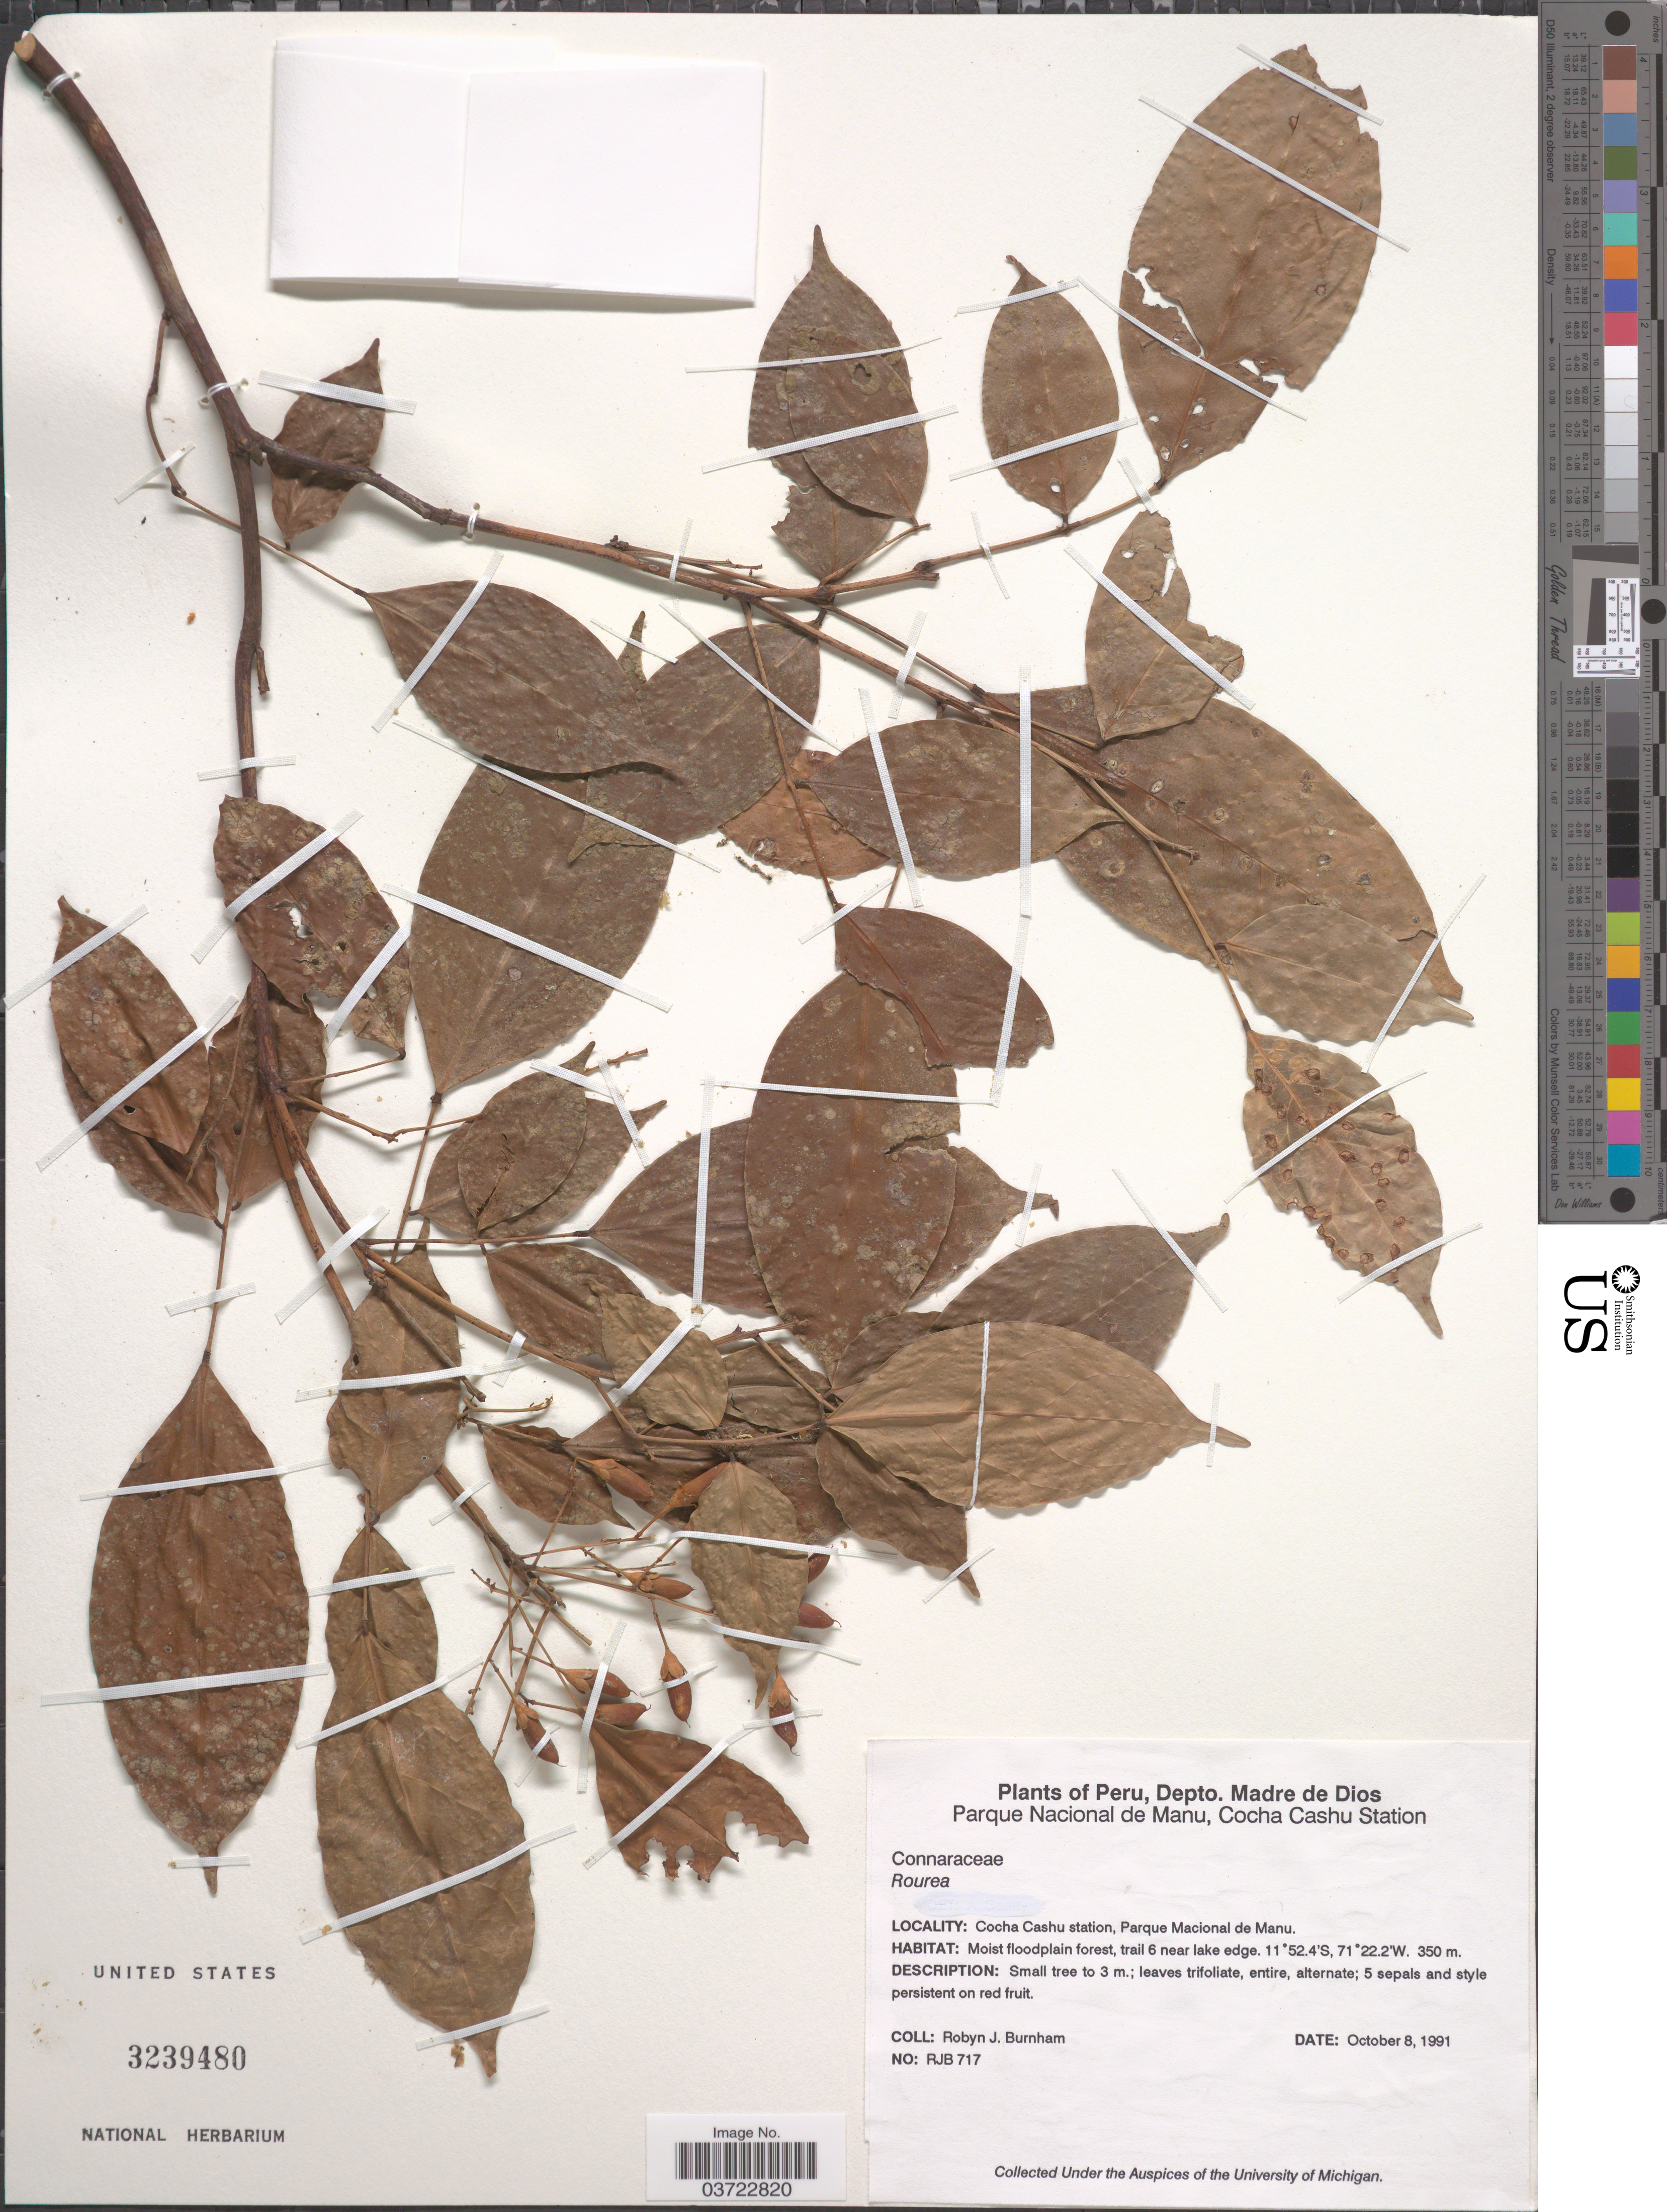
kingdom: Plantae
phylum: Tracheophyta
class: Magnoliopsida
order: Oxalidales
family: Connaraceae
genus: Rourea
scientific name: Rourea sp.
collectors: R. J. Burnham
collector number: RJB717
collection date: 1991-10-08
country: Peru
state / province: Madre de Dios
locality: Depto. Madre de Dios. Parque Nacional de Manu, Cocha Cashu Station. Trail 6 near lake edge.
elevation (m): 350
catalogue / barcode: US 3239480